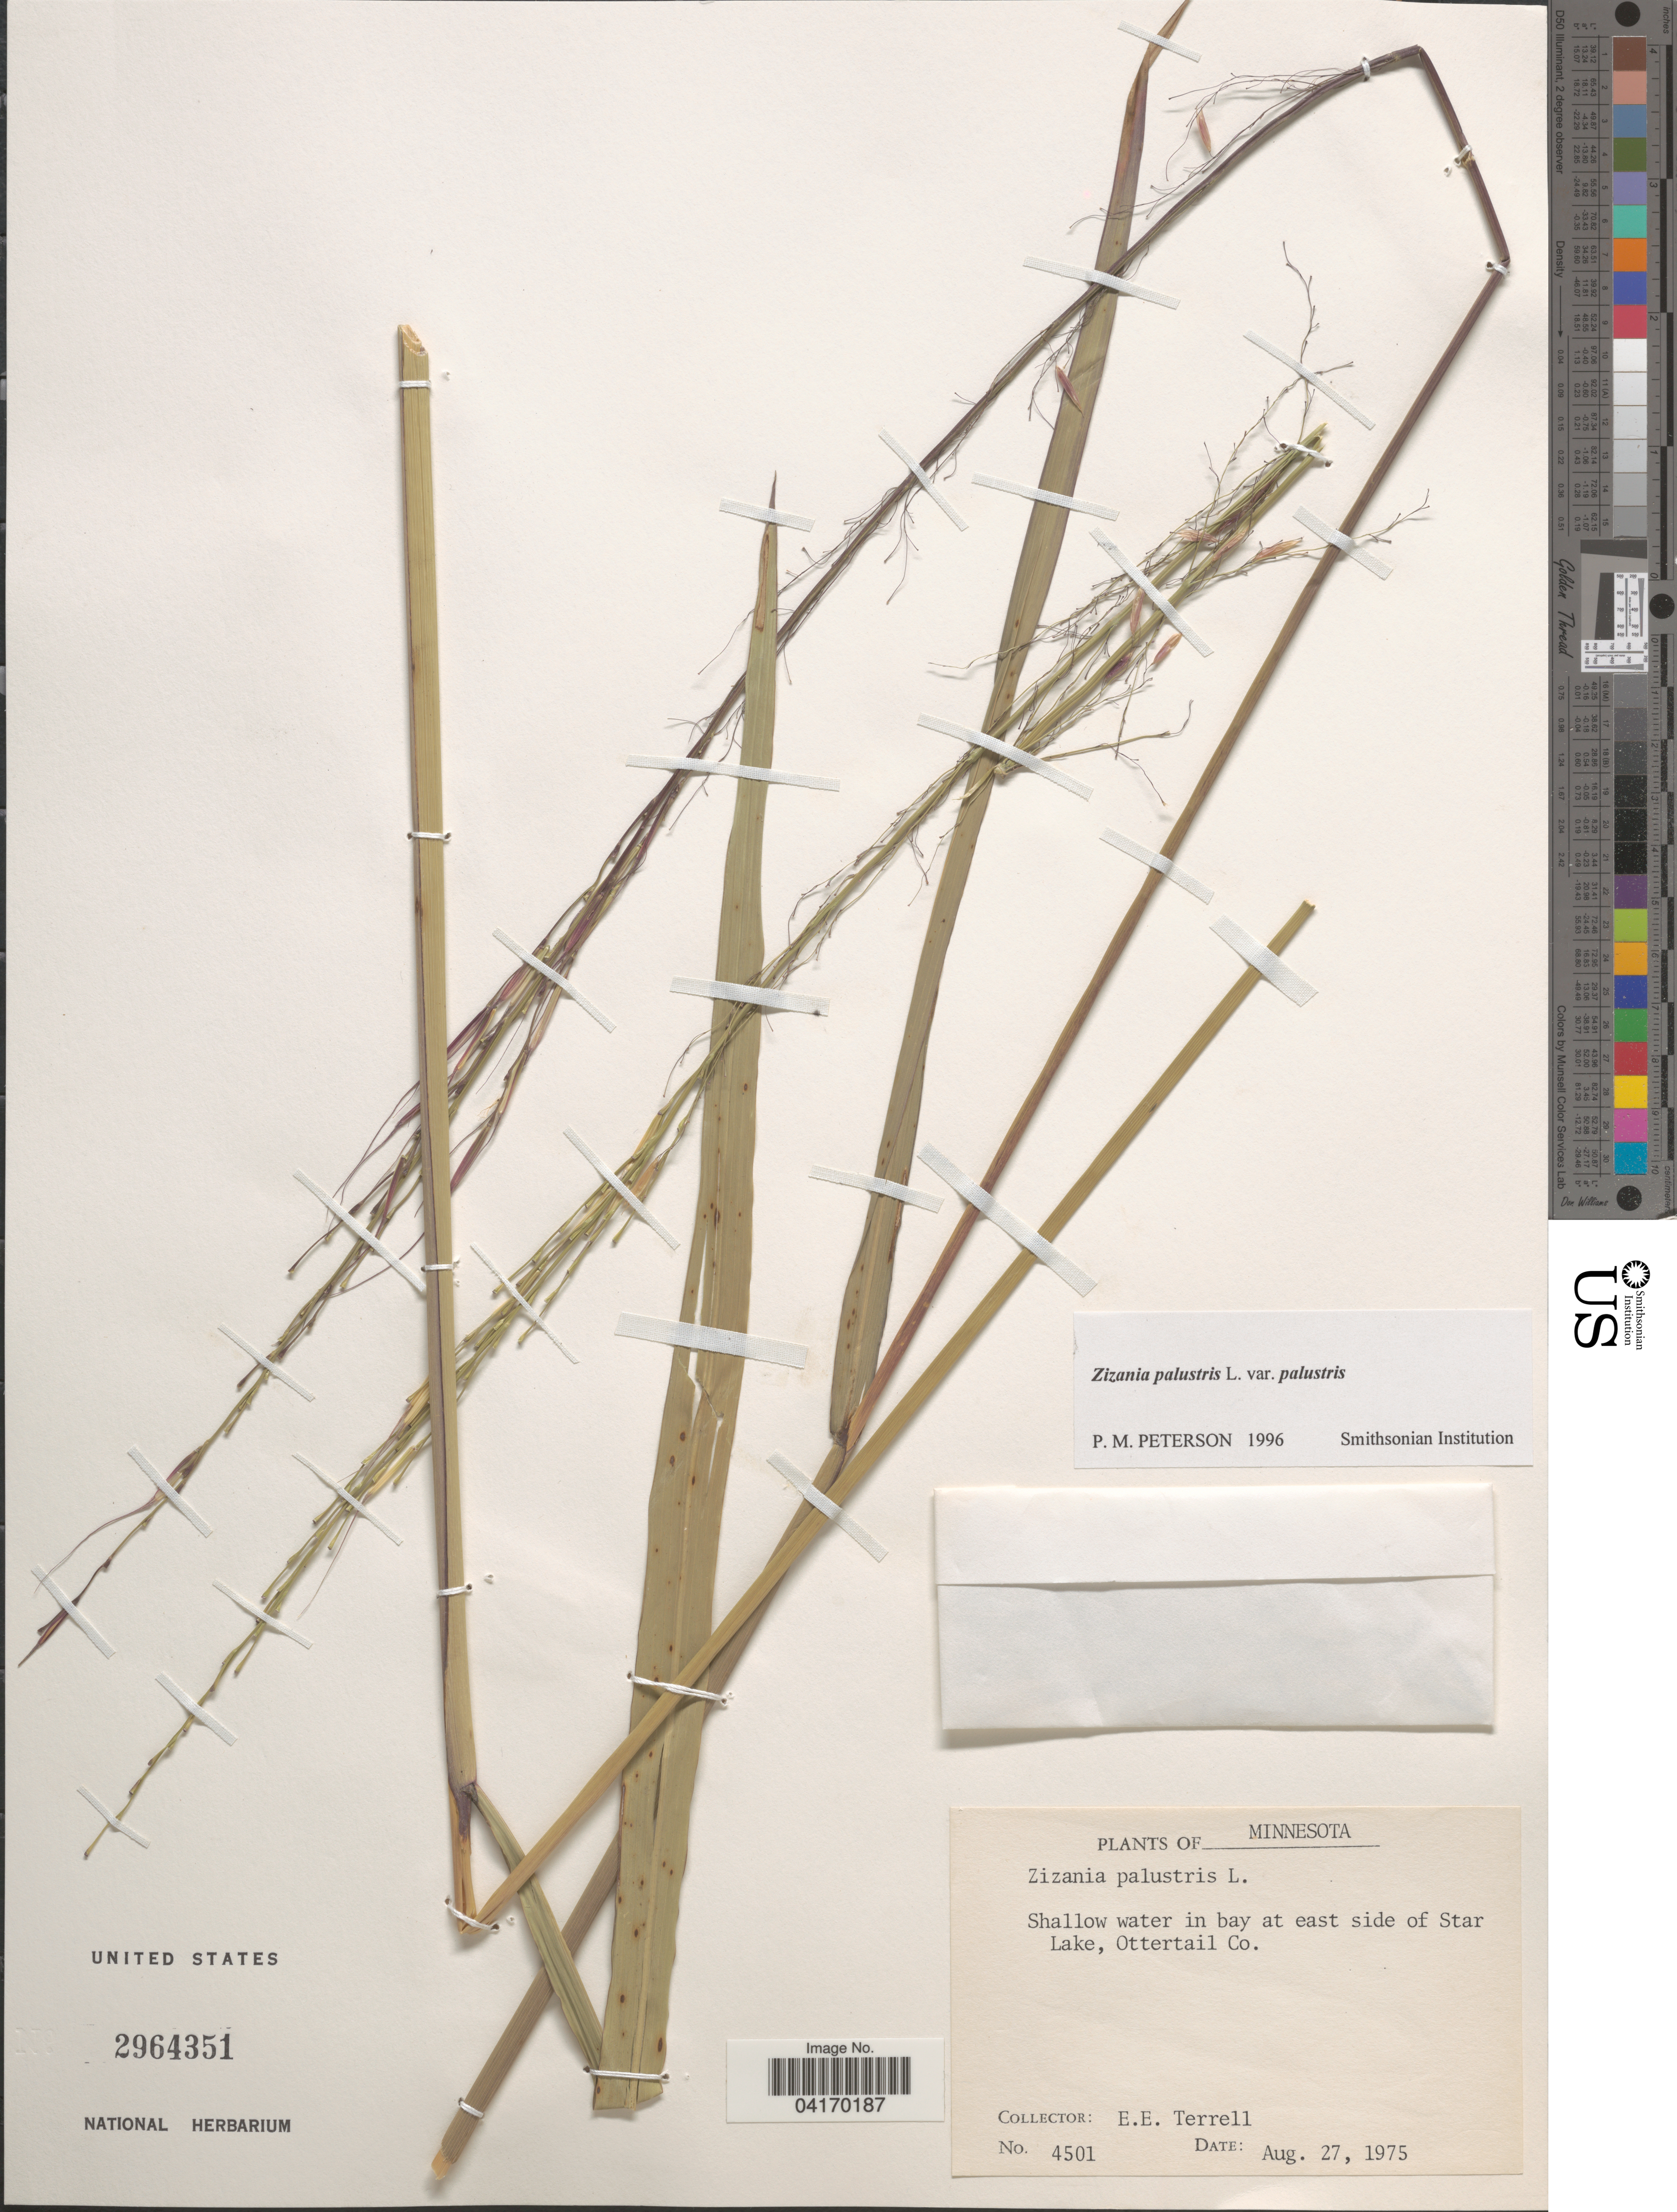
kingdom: Plantae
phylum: Tracheophyta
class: Liliopsida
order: Poales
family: Poaceae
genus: Zizania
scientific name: Zizania palustris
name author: L.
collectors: E. E. Terrell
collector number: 4501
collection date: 1975-08-27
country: United States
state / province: Minnesota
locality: Shallow water in bay at east side of Star Lake, Ottertail Co.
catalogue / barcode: US 2964351